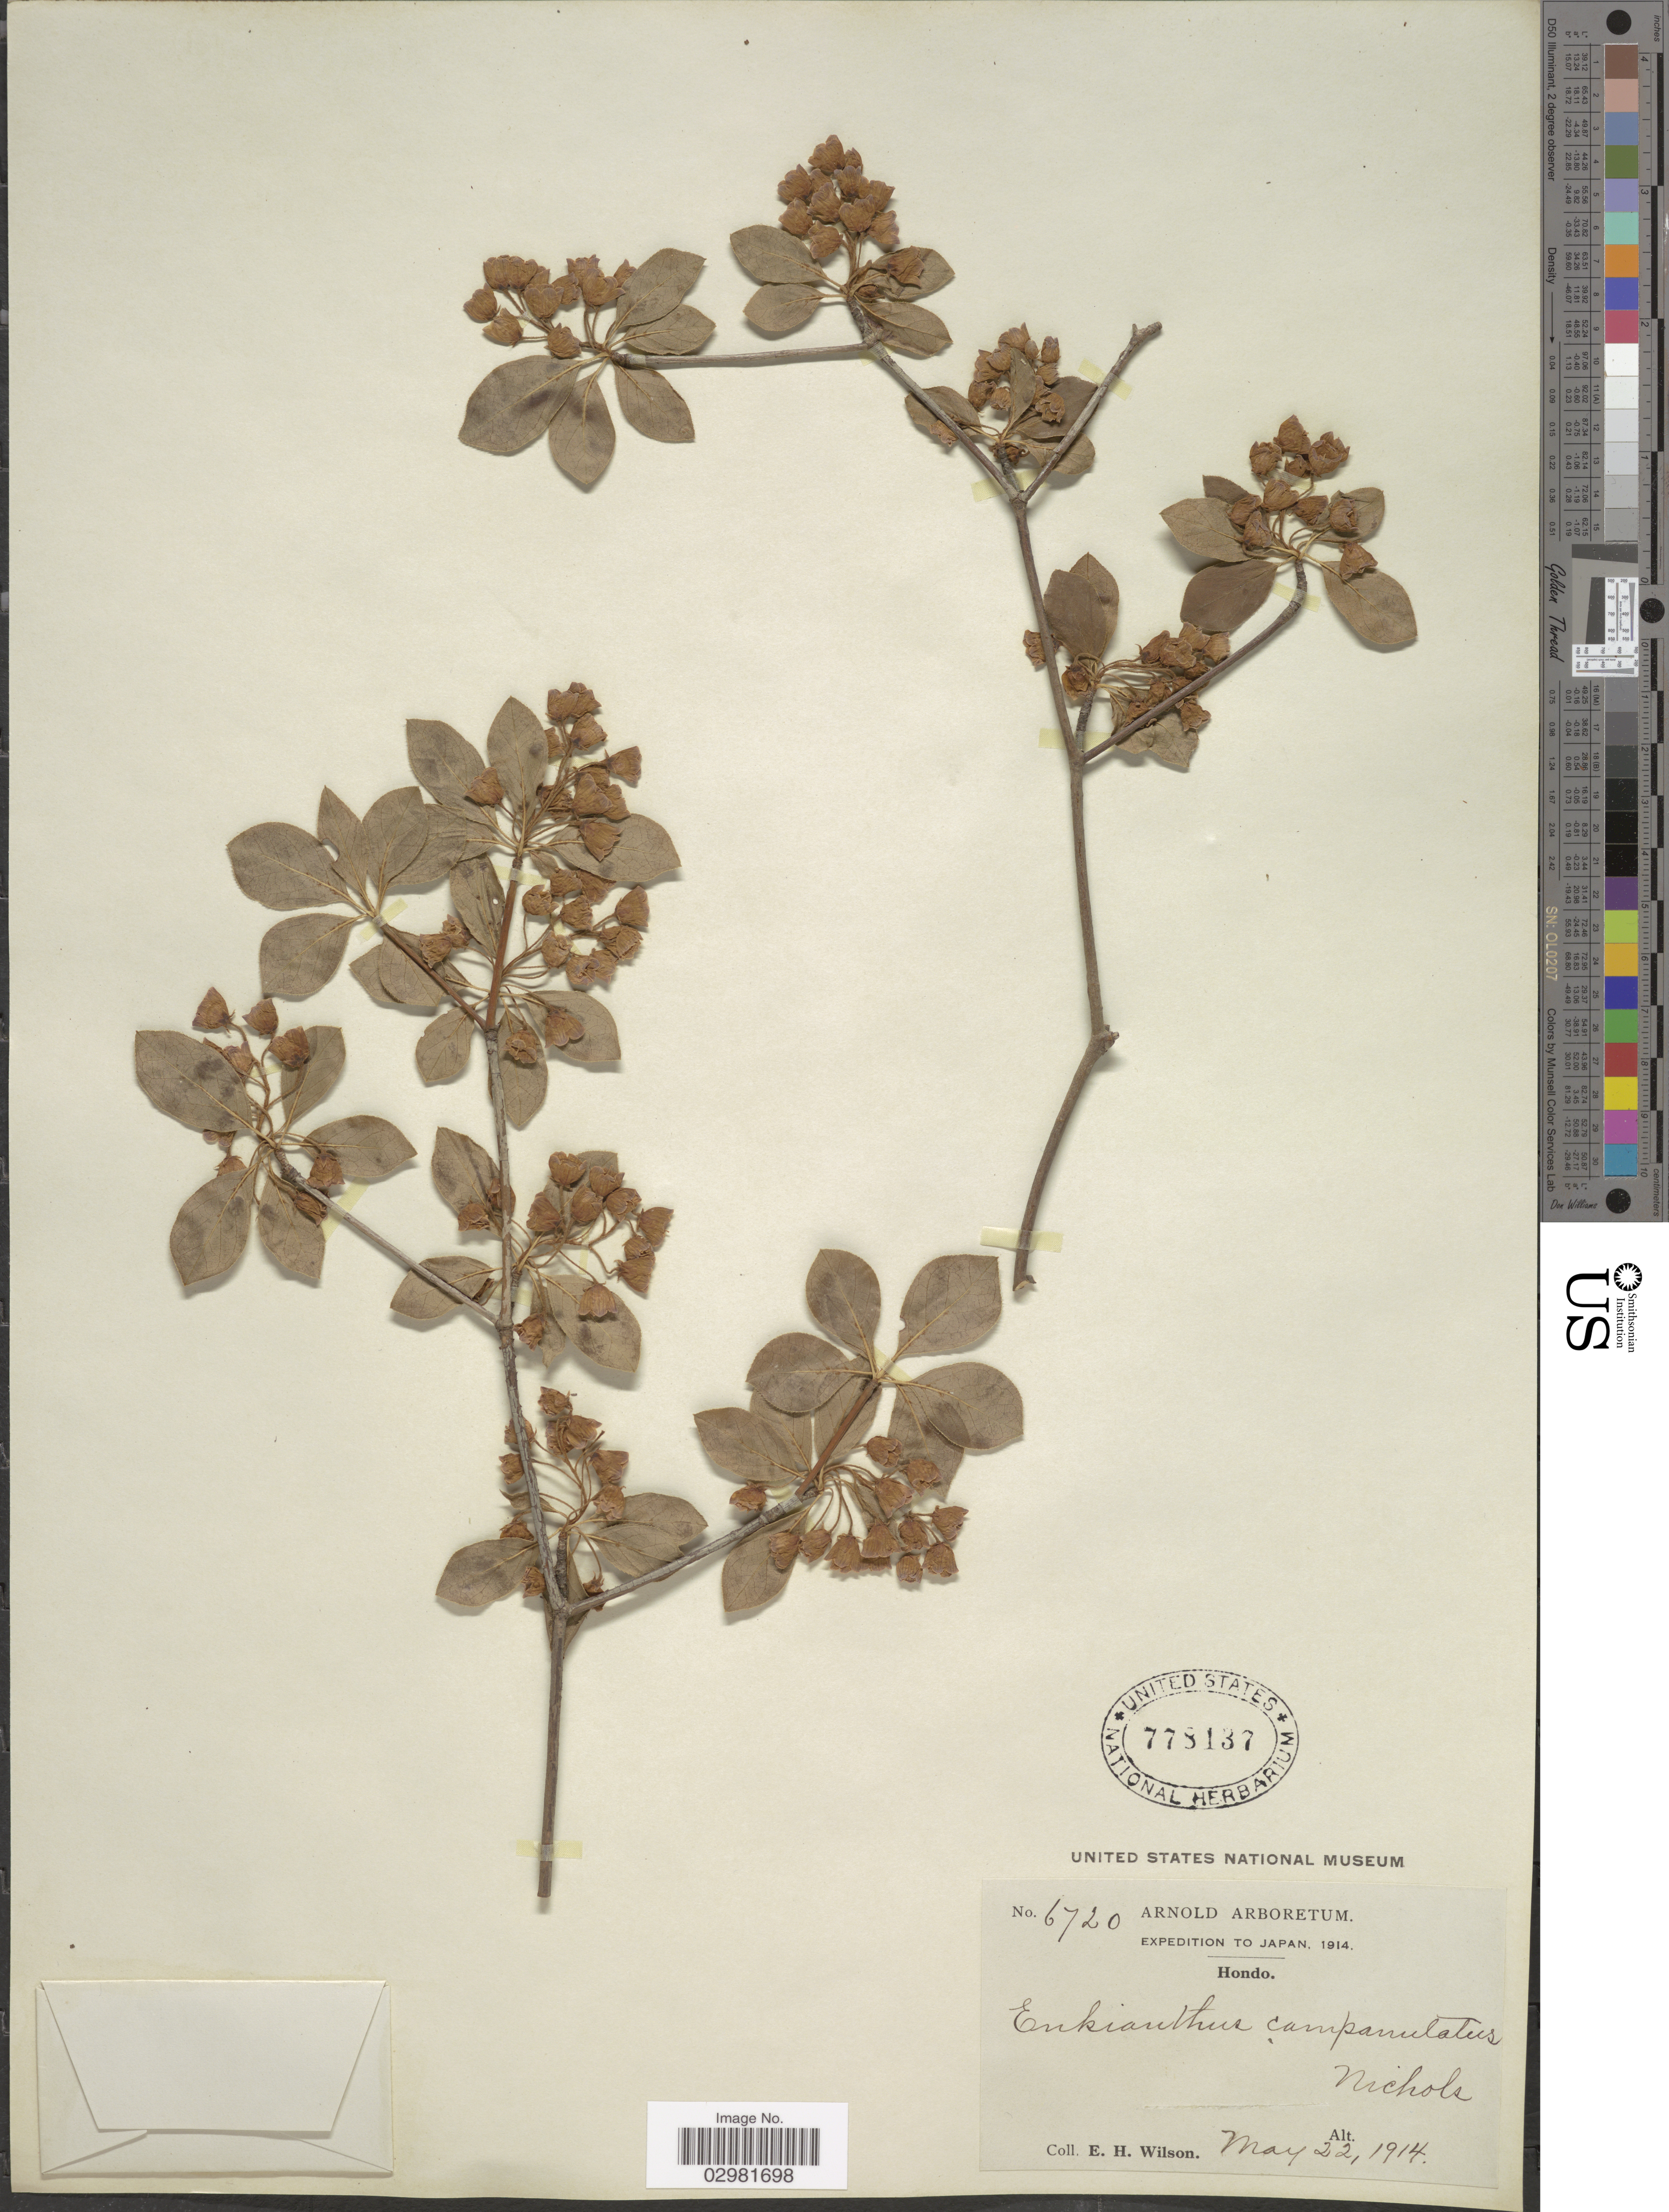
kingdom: Plantae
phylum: Tracheophyta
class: Magnoliopsida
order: Ericales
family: Ericaceae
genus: Enkianthus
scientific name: Enkianthus campanulatus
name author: (Miq.) G. Nicholson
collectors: E. Wilson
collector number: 6720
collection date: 1914-05-22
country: Japan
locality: Hondo.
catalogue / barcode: US 778137